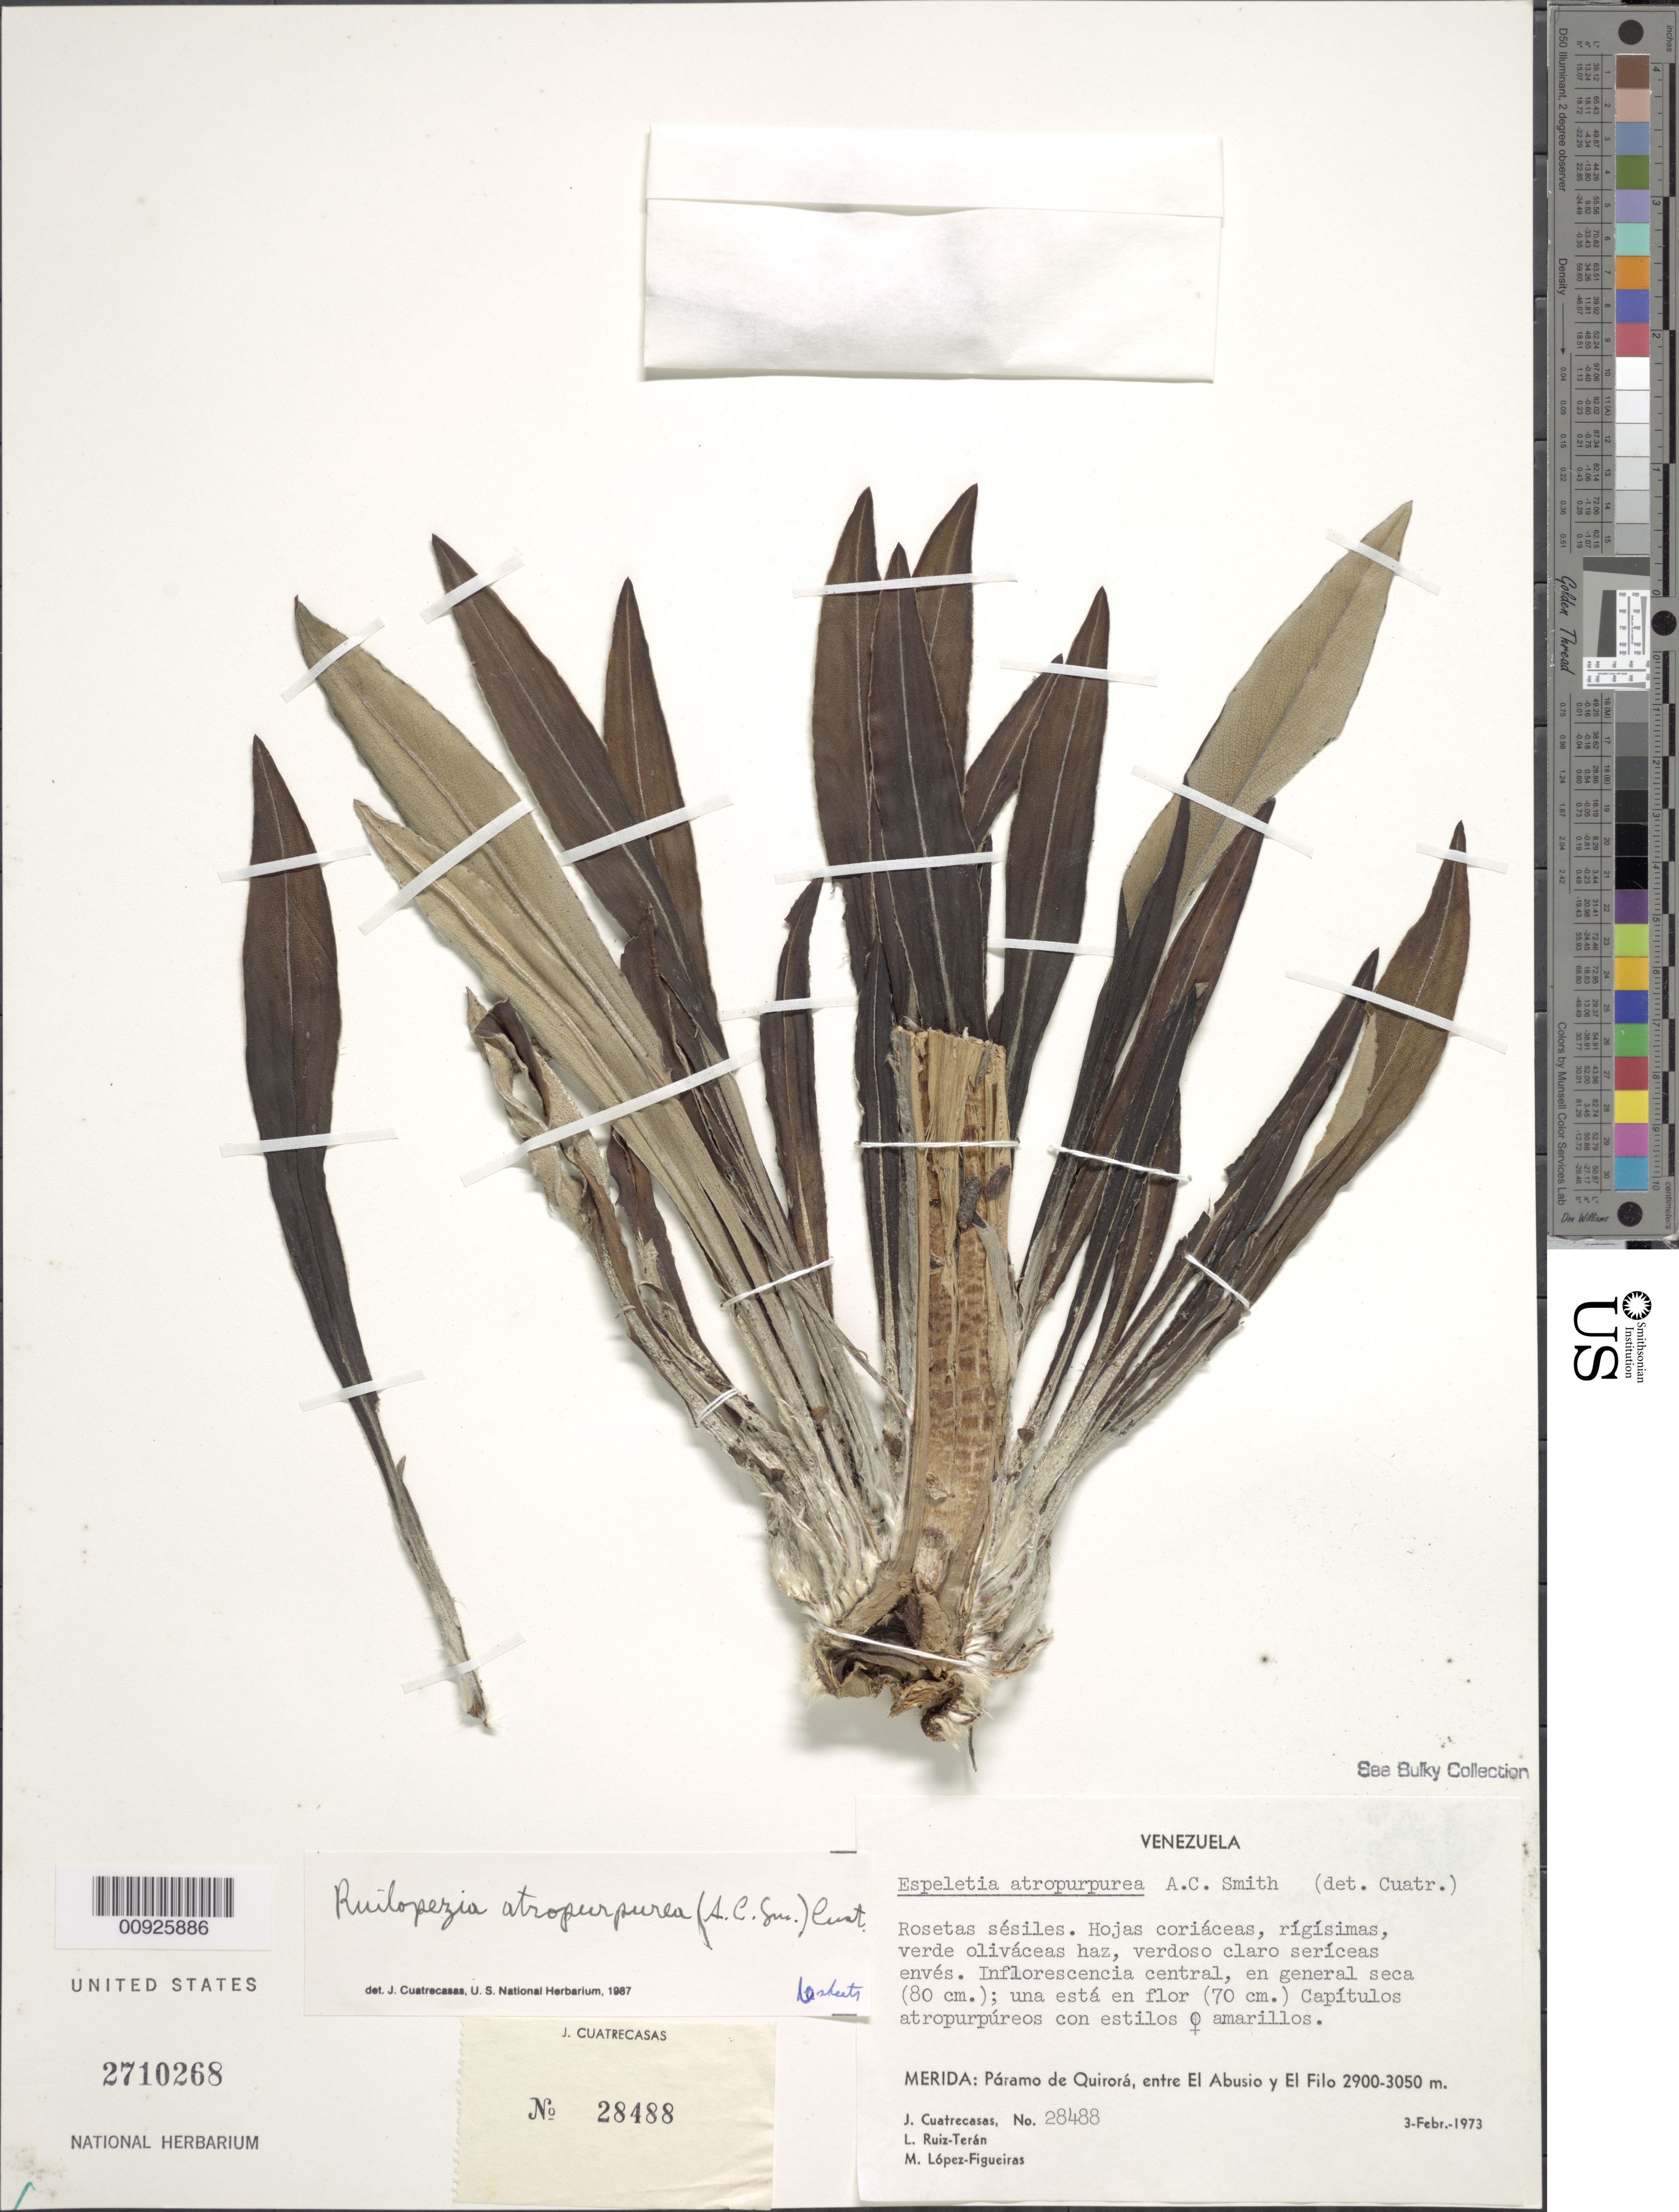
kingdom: Plantae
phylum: Tracheophyta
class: Magnoliopsida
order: Asterales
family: Asteraceae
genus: Ruilopezia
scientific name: Ruilopezia atropurpurea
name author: (A.C. Sm.) Cuatrec.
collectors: J. Cuatrecasas, L. E. Ruíz-Terán & M. López Figueiras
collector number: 28488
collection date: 1973-02-03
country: Venezuela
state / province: Mérida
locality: P. de Quirorá. Entre el Abusio y el Filo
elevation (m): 2900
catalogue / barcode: US 2710268